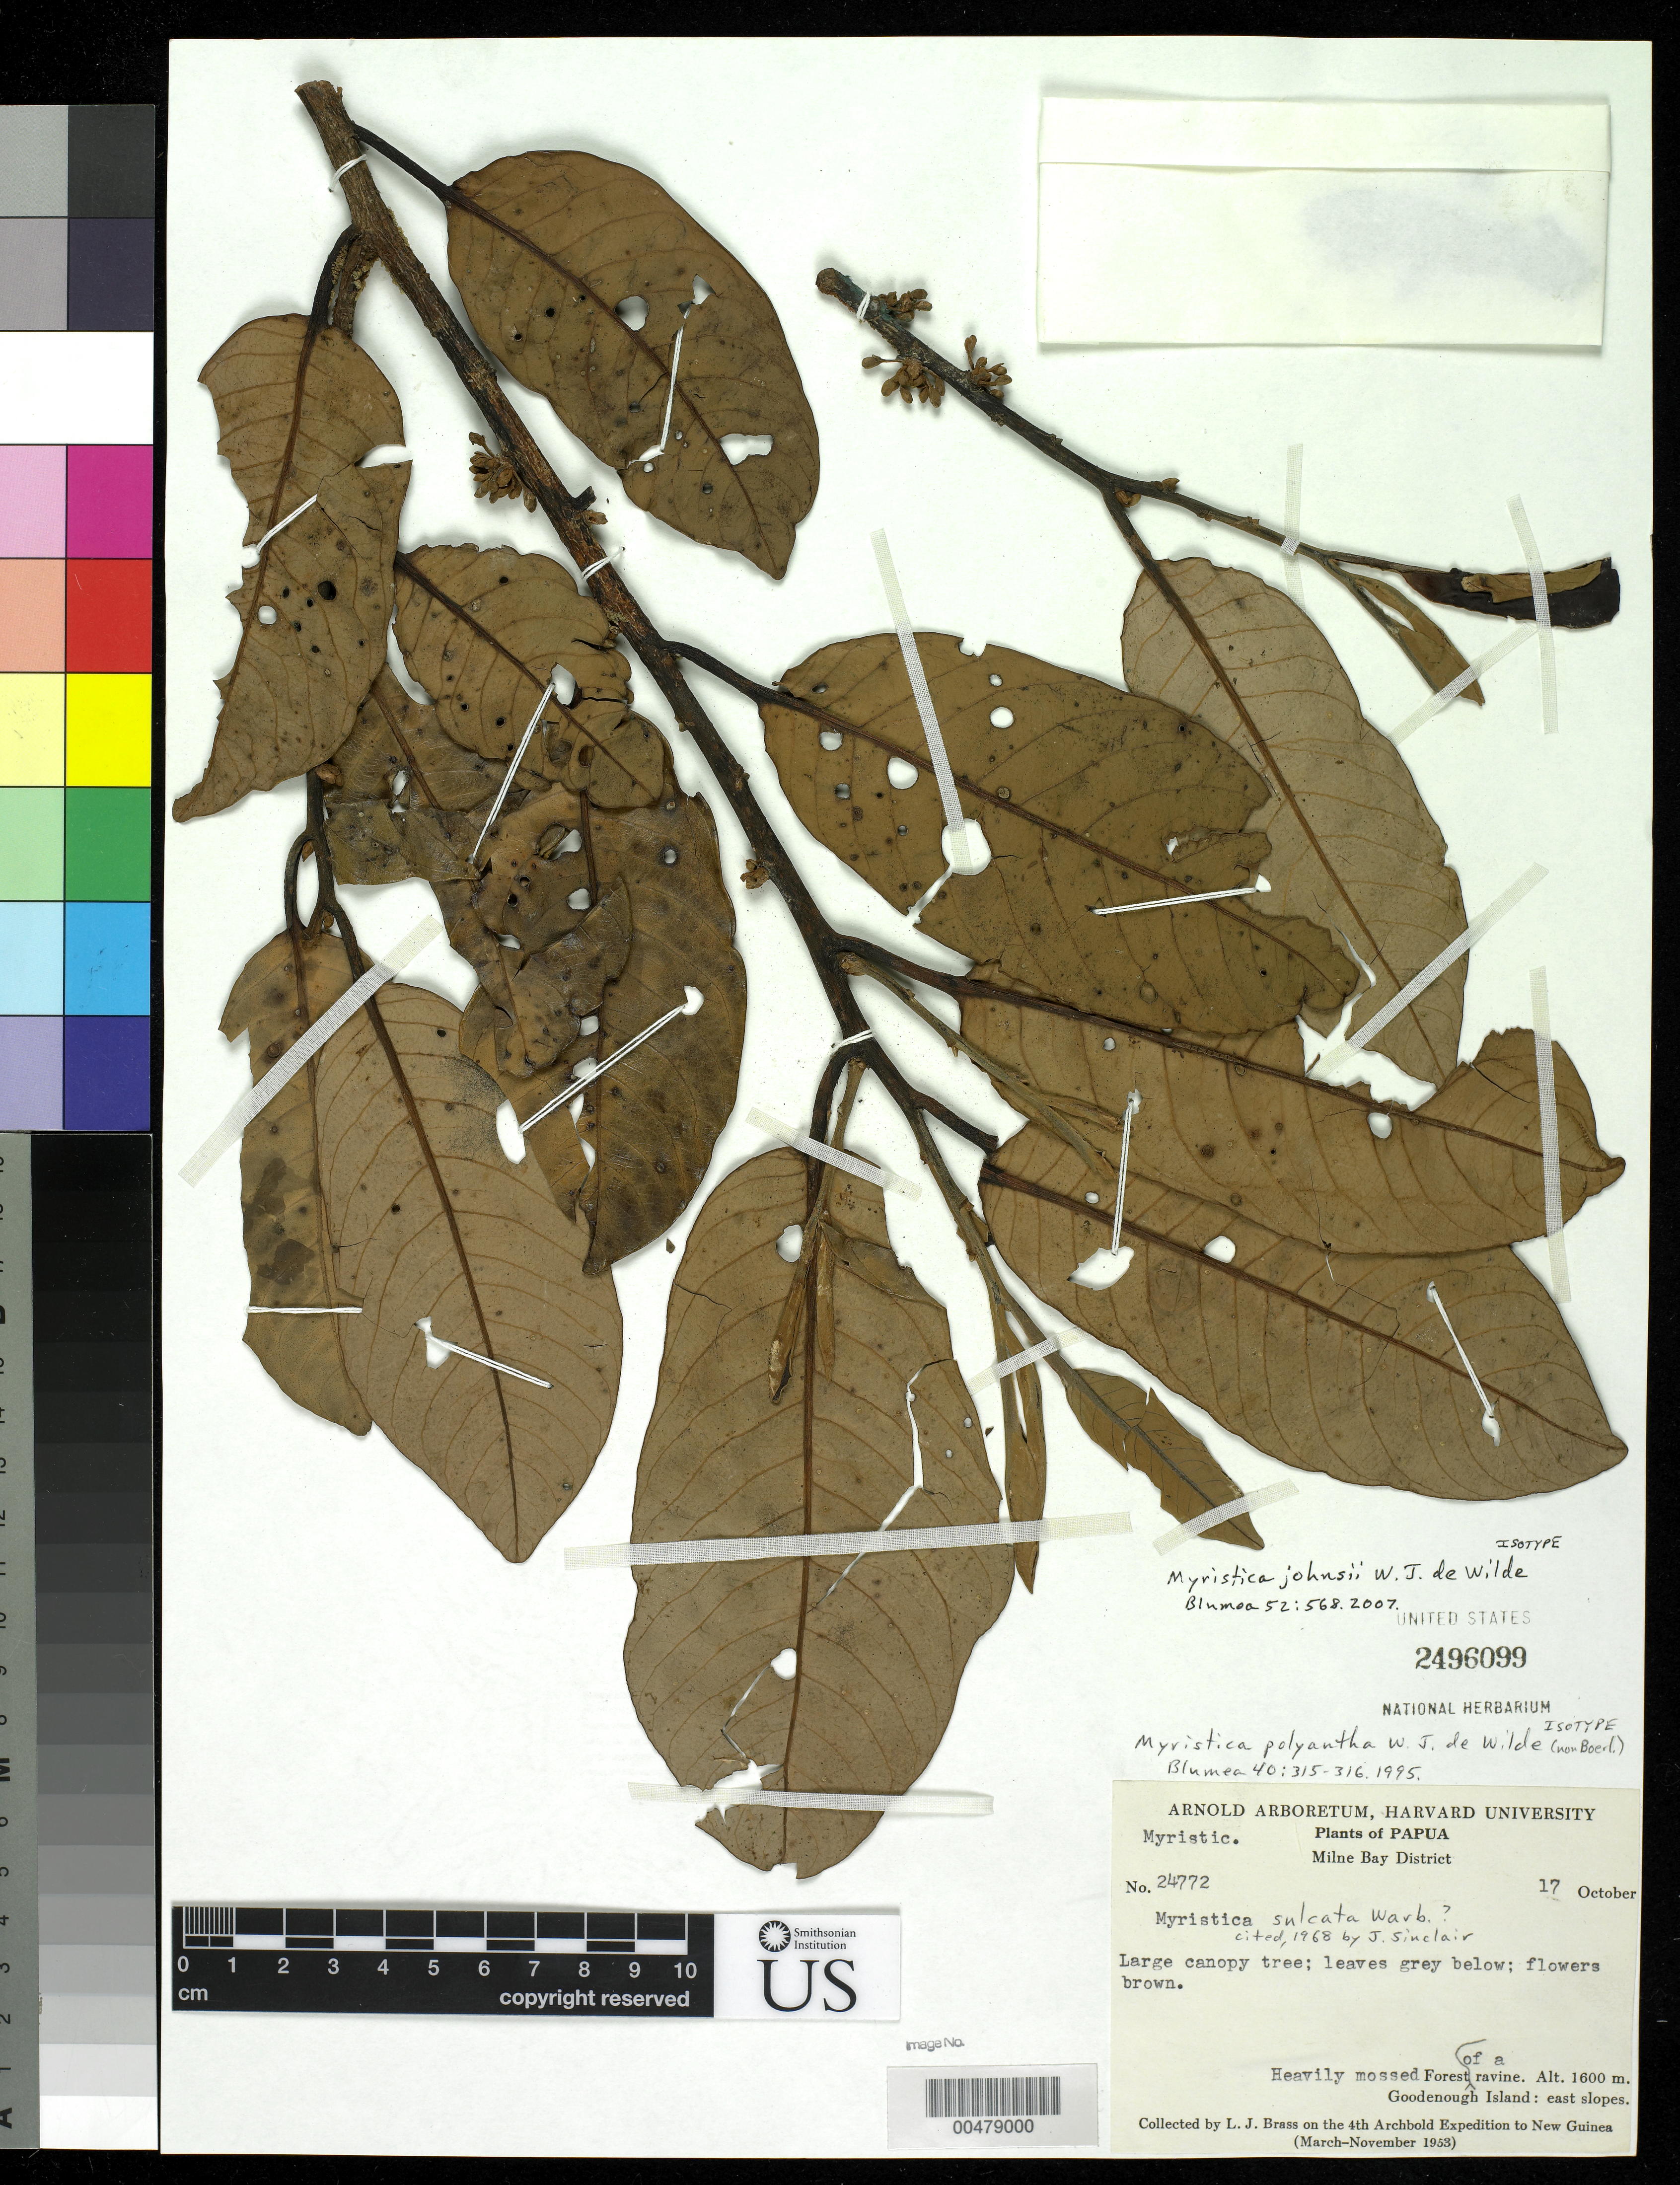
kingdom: Plantae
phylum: Tracheophyta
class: Magnoliopsida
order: Magnoliales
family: Myristicaceae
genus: Myristica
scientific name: Myristica polyantha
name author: W.J. de Wilde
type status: Isotype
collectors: L. J. Brass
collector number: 24772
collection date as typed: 17 Oct 1953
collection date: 1953-10-17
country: Papua New Guinea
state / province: Milne Bay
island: Goodenough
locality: Goodenough Island: east slopes.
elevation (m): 1600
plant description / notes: Later homonym of Myristica polyantha (Warb.) Boerl. (1916).; Also a type of Myristica johnsii de Wilde, nom. nov.; Nom. nov. for Myristica polyantha de Wilde, non M. polyantha (Warb.) Boerl.; Also a type of Myristica polyantha de Wilde, nom. illeg.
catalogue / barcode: US 2496099